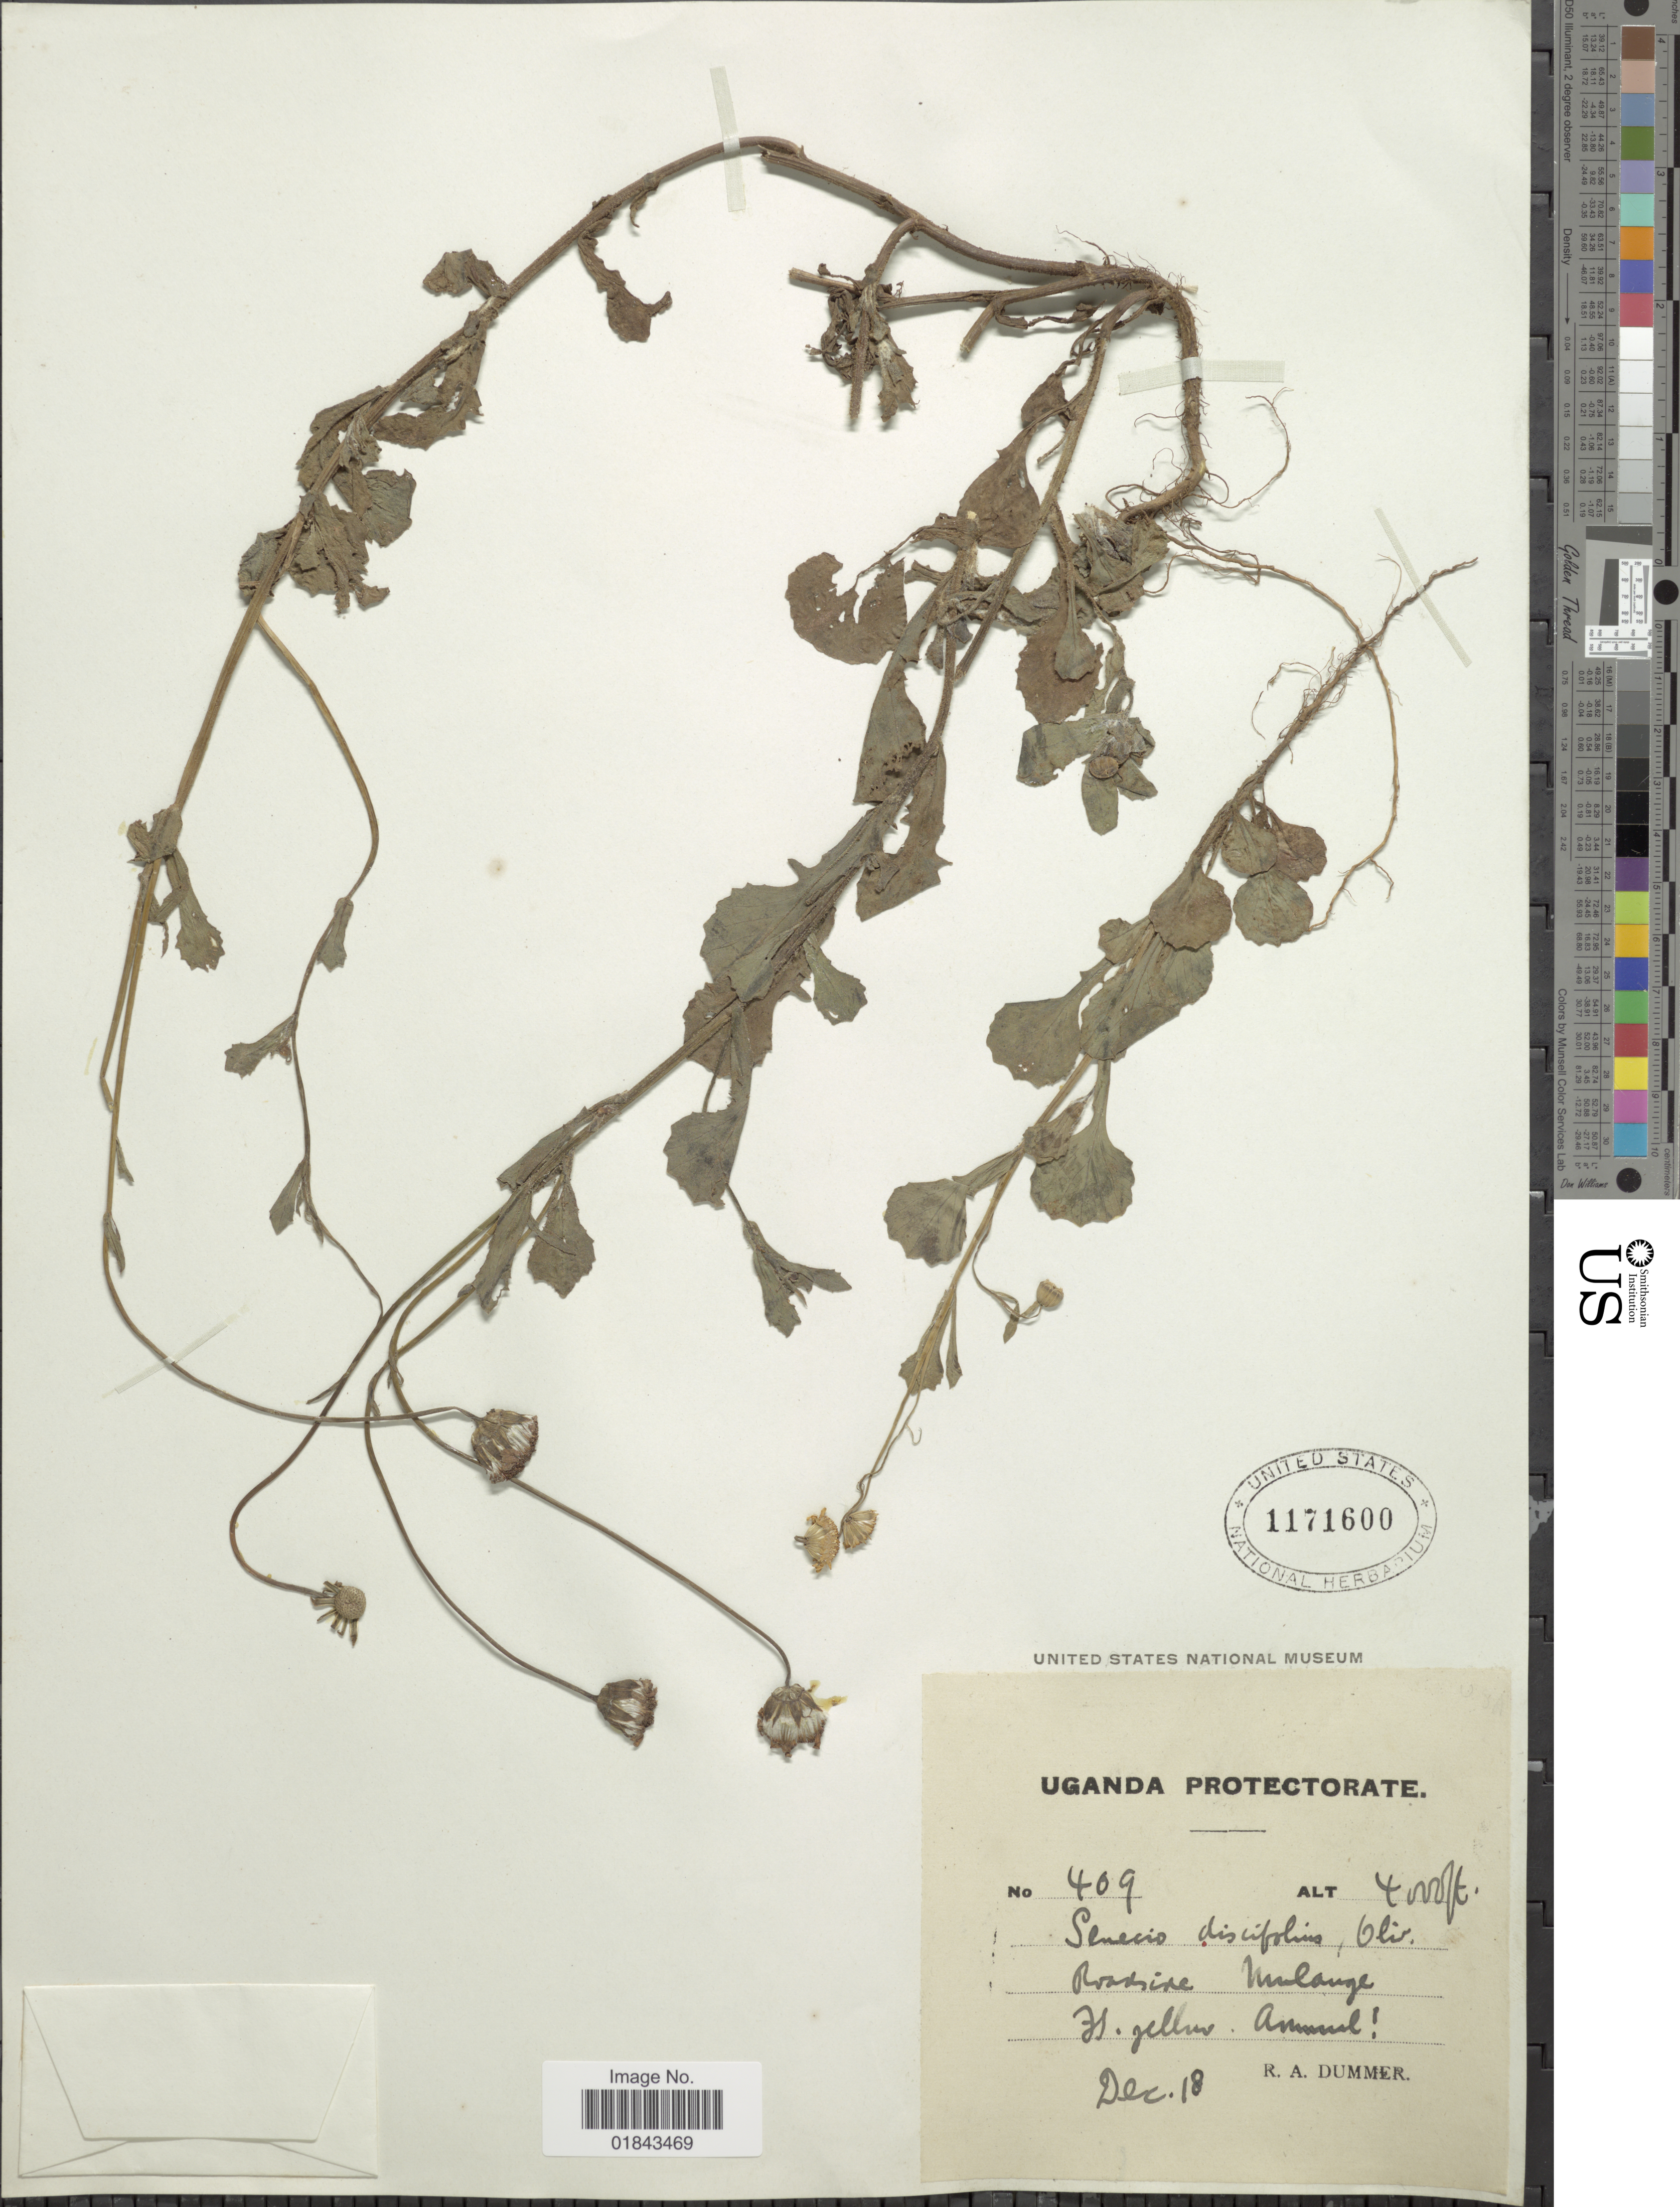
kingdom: Plantae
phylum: Tracheophyta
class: Magnoliopsida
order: Asterales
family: Asteraceae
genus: Emilia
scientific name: Emilia discifolia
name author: (Oliv.) C. Jeffrey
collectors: R. Dümmer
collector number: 409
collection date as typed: Transcribed d/m/y: /12/18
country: Uganda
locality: Roadside Mulange.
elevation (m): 1219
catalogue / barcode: US 1171600